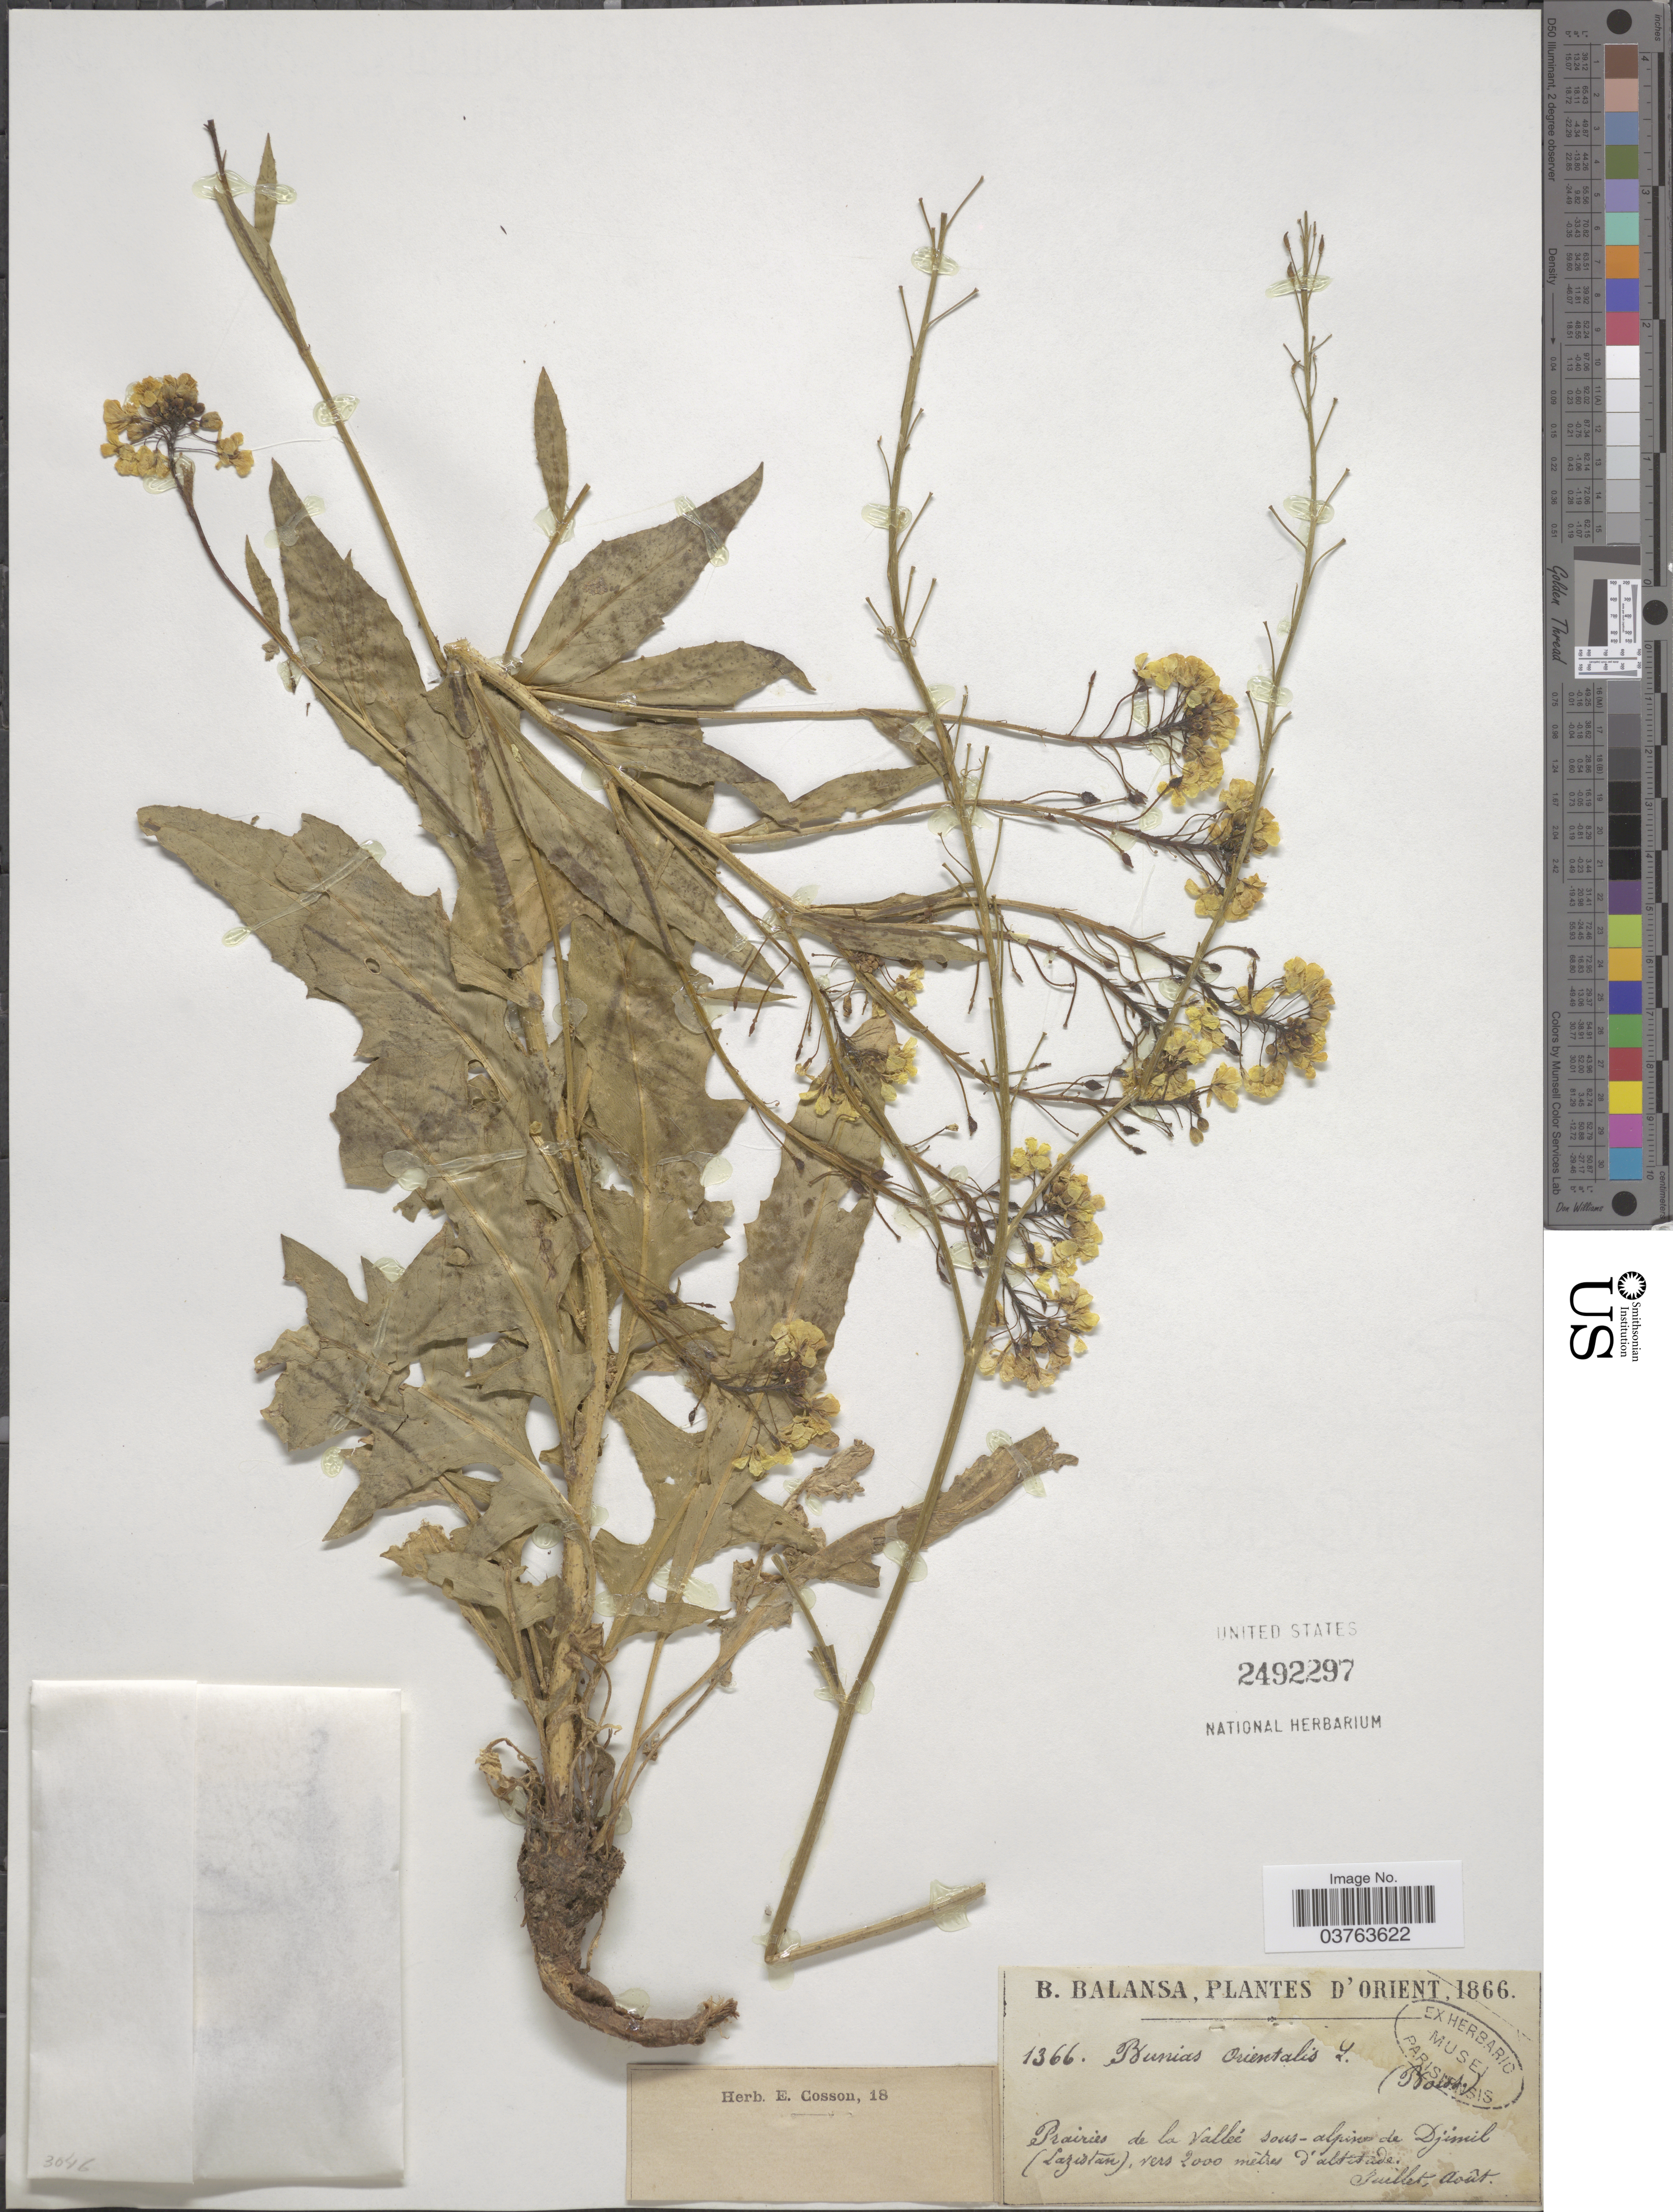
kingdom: Plantae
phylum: Tracheophyta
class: Magnoliopsida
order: Brassicales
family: Brassicaceae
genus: Bunias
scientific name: Bunias orientalis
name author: L.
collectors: B. Balansa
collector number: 1366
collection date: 1866-07/1866-08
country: Turkey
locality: Orient. Prairies de la Valleé sous-alpino de Djimil (Lazistan).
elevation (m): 2000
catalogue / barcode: US 2492297